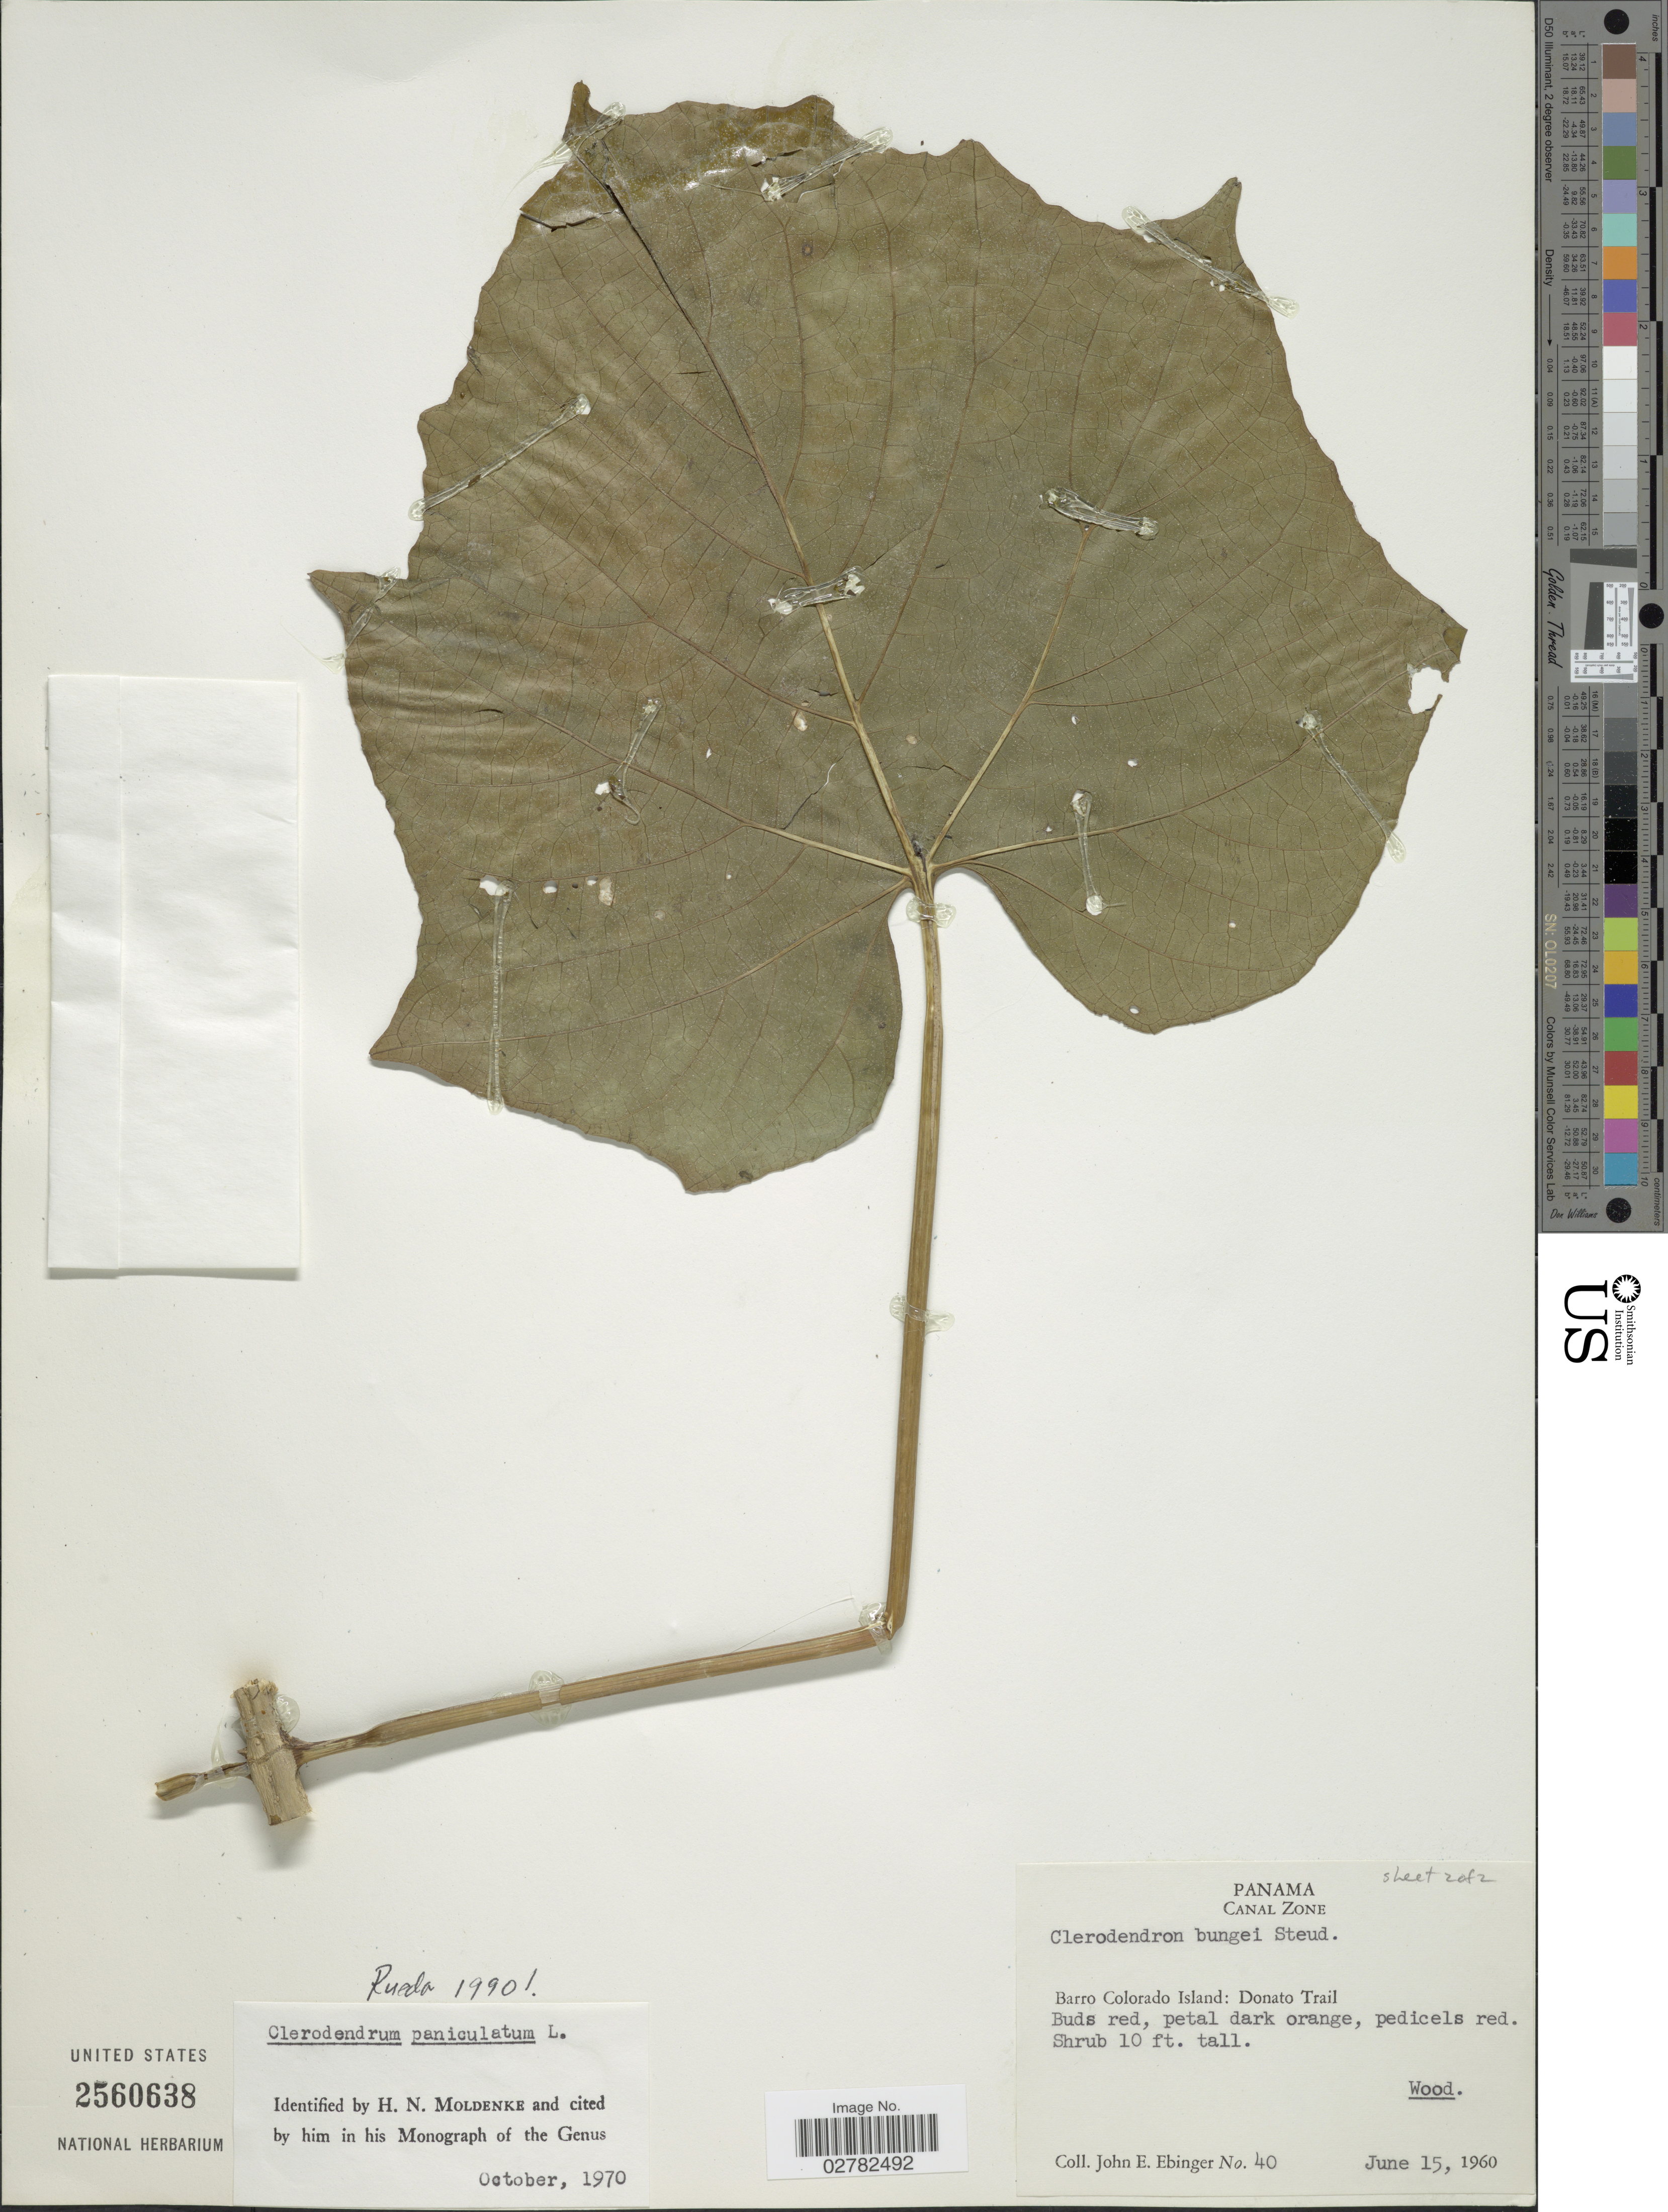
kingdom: Plantae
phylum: Tracheophyta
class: Magnoliopsida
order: Lamiales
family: Lamiaceae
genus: Clerodendrum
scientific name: Clerodendrum paniculatum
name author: L.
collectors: J. Ebinger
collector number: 40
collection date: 1960-06-15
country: Panama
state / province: Panamá Oeste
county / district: Canal Zone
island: Barro Colorado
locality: Canal Zone, Barro Colorado Island: Donato Trail.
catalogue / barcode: US 2560638